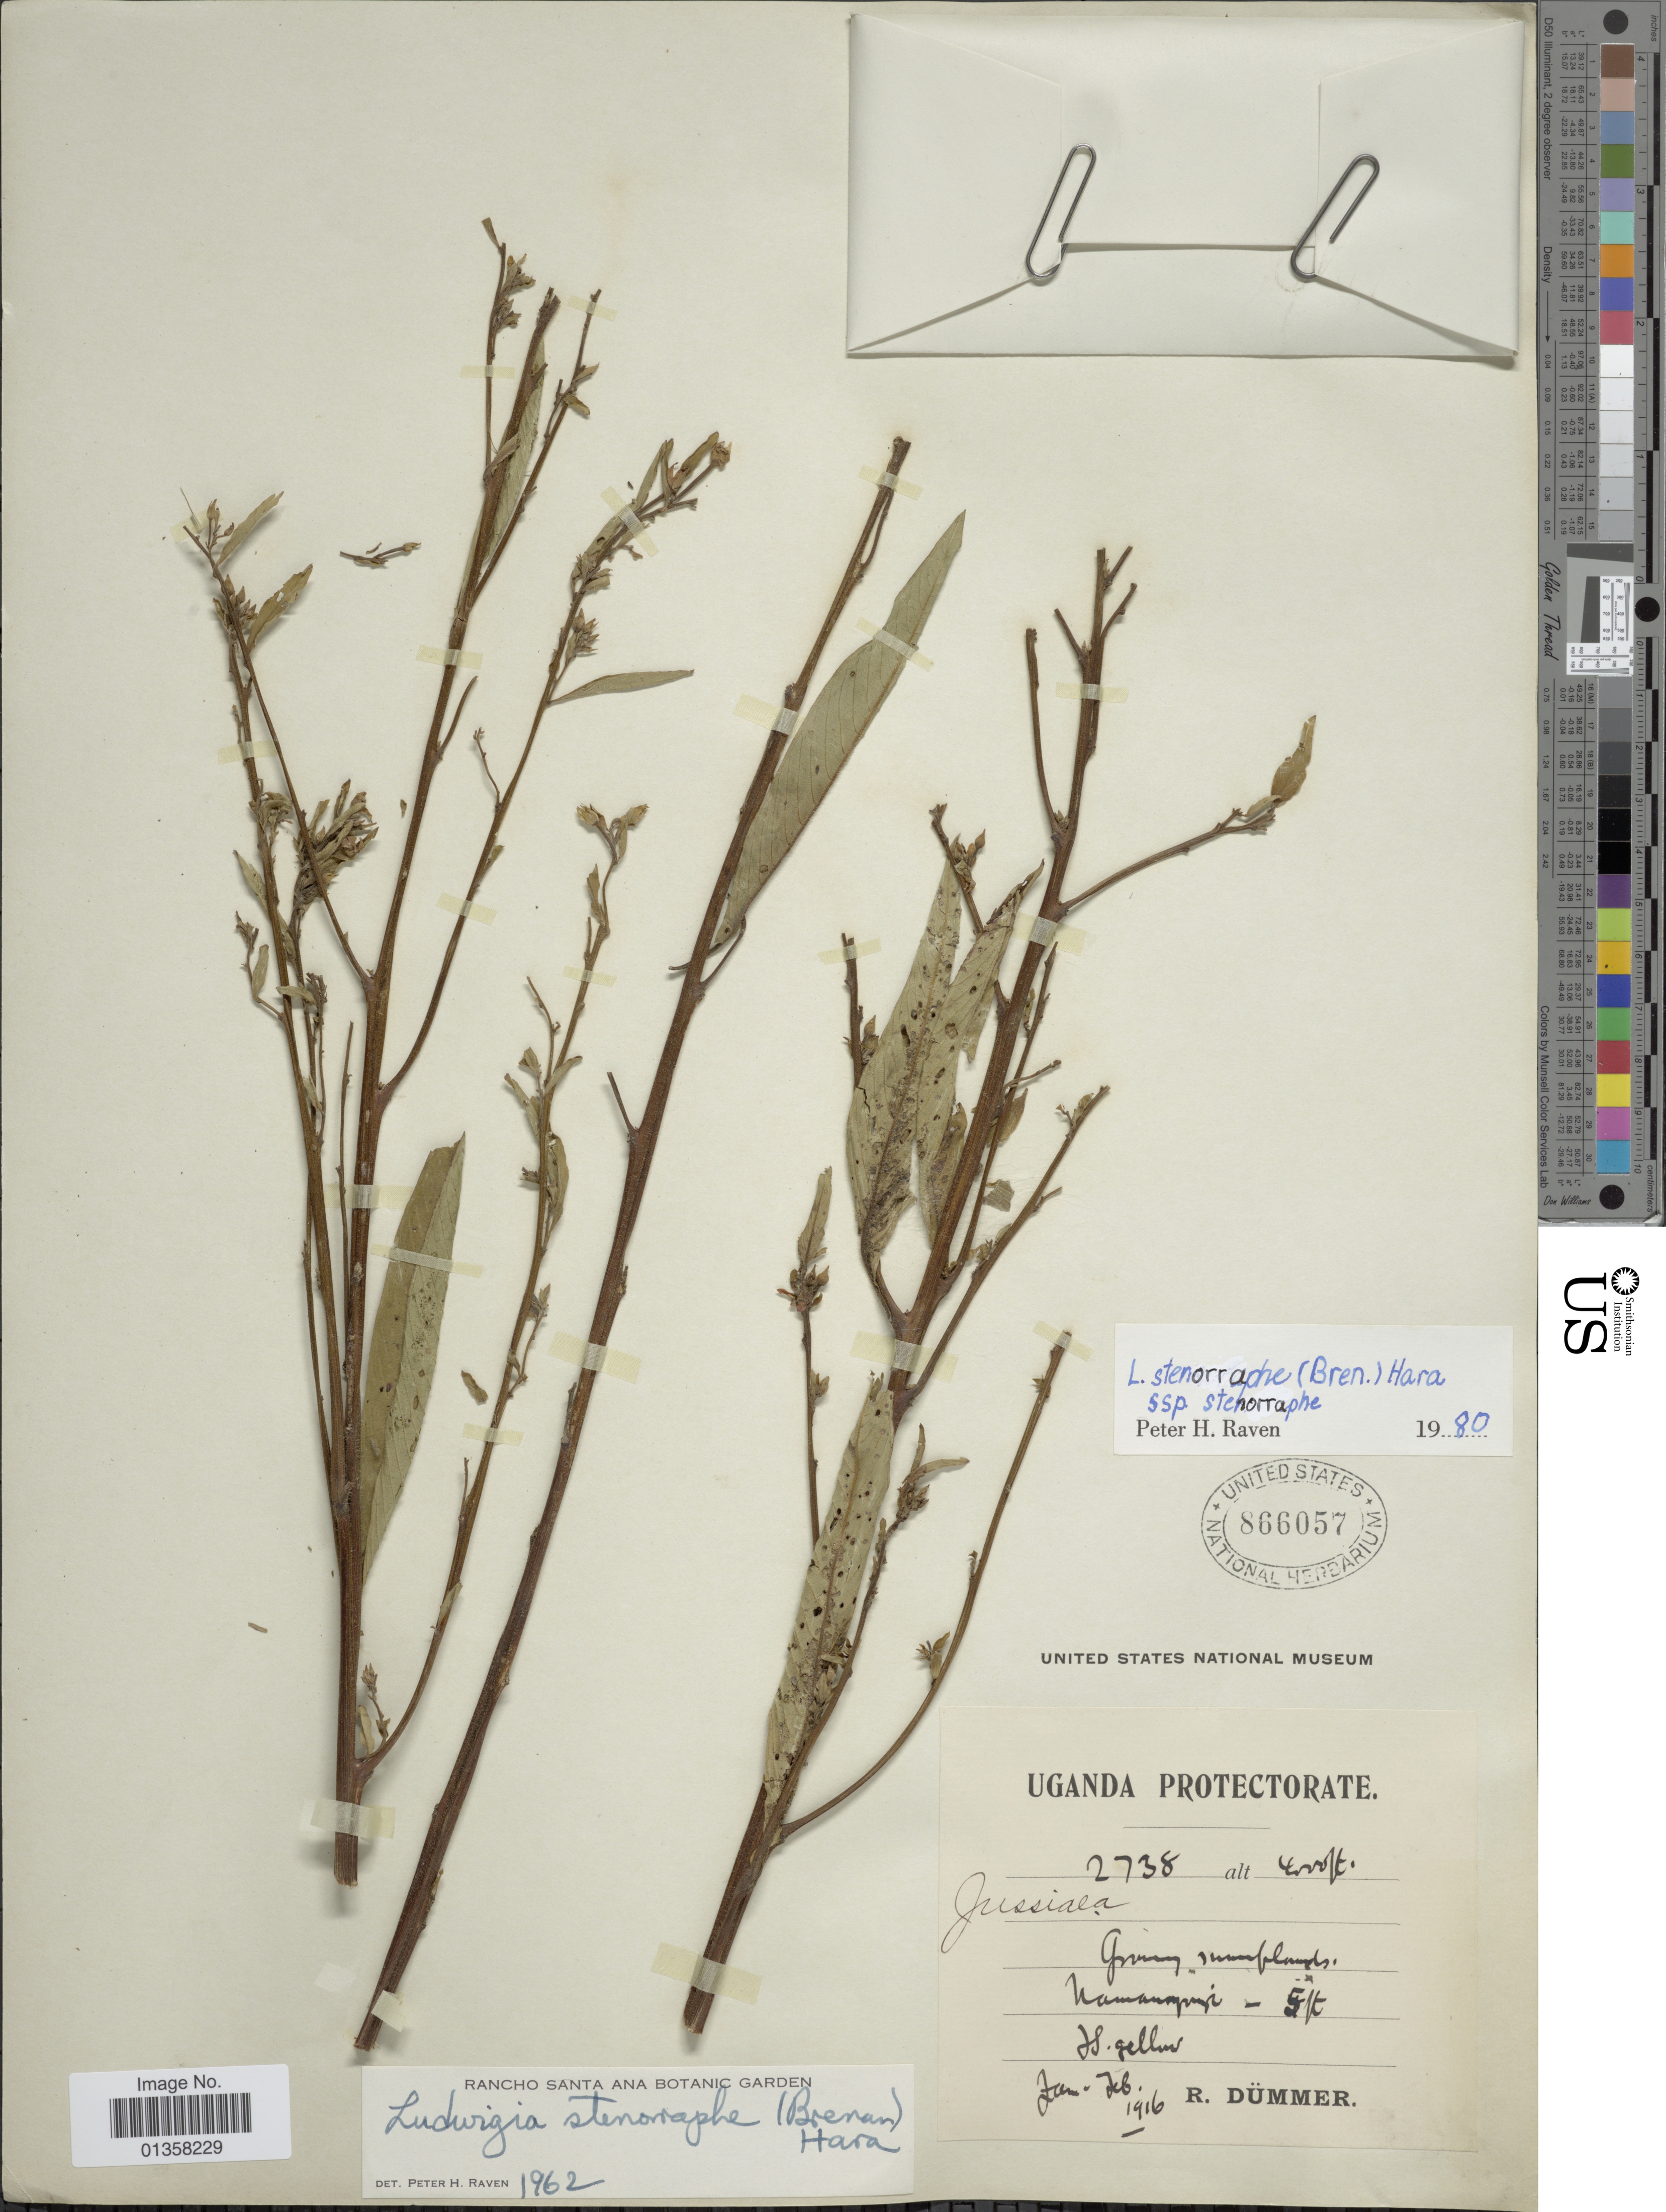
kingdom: Plantae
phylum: Tracheophyta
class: Magnoliopsida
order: Myrtales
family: Onagraceae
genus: Ludwigia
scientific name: Ludwigia stenorraphe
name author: (Brenan) H. Hara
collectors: R. Dümmer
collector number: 2738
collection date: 1916-01/1916-02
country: Uganda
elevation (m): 1219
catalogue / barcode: US 866057